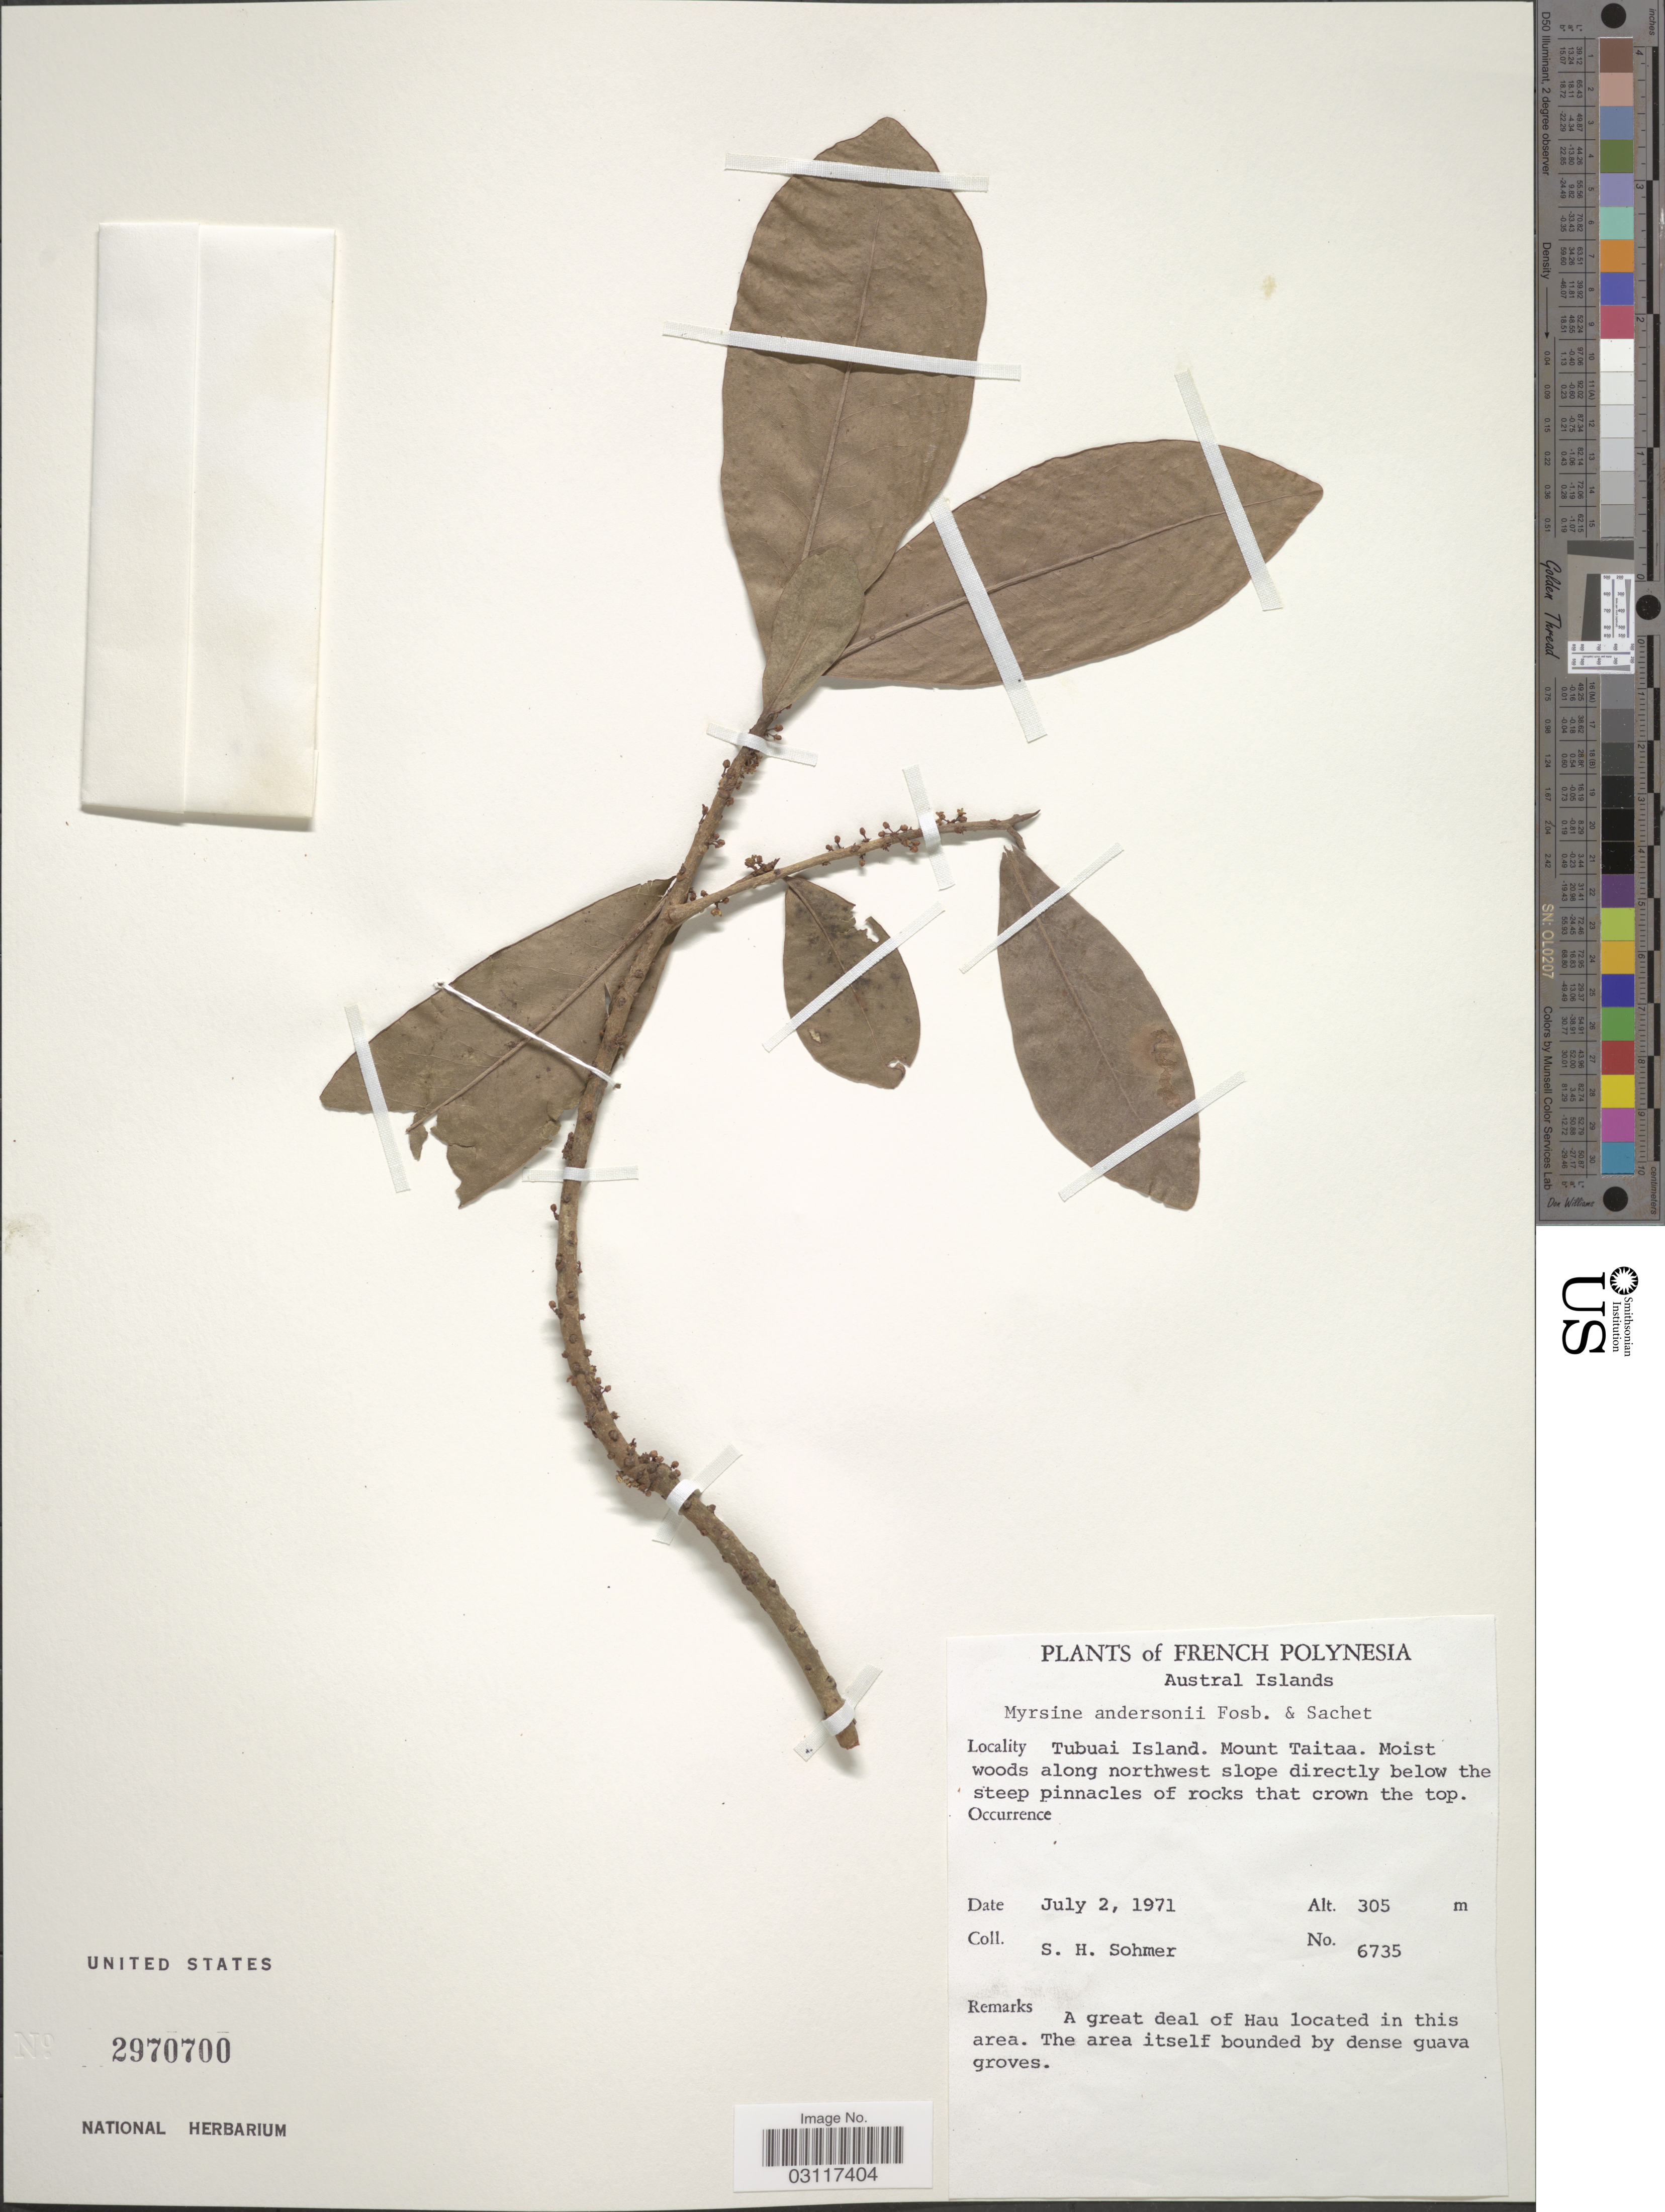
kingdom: Plantae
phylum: Tracheophyta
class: Magnoliopsida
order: Ericales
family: Primulaceae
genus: Myrsine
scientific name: Myrsine andersonii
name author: Fosberg & Sachet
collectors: S. H. Sohmer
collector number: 6735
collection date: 1971-07-02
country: French Polynesia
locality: Austral Islands, Tubuai Island, Mount Taitaa, Moist woods along northwest slope directly below the steep pinnacles of rocks that crown the top.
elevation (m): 305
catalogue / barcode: US 2970700